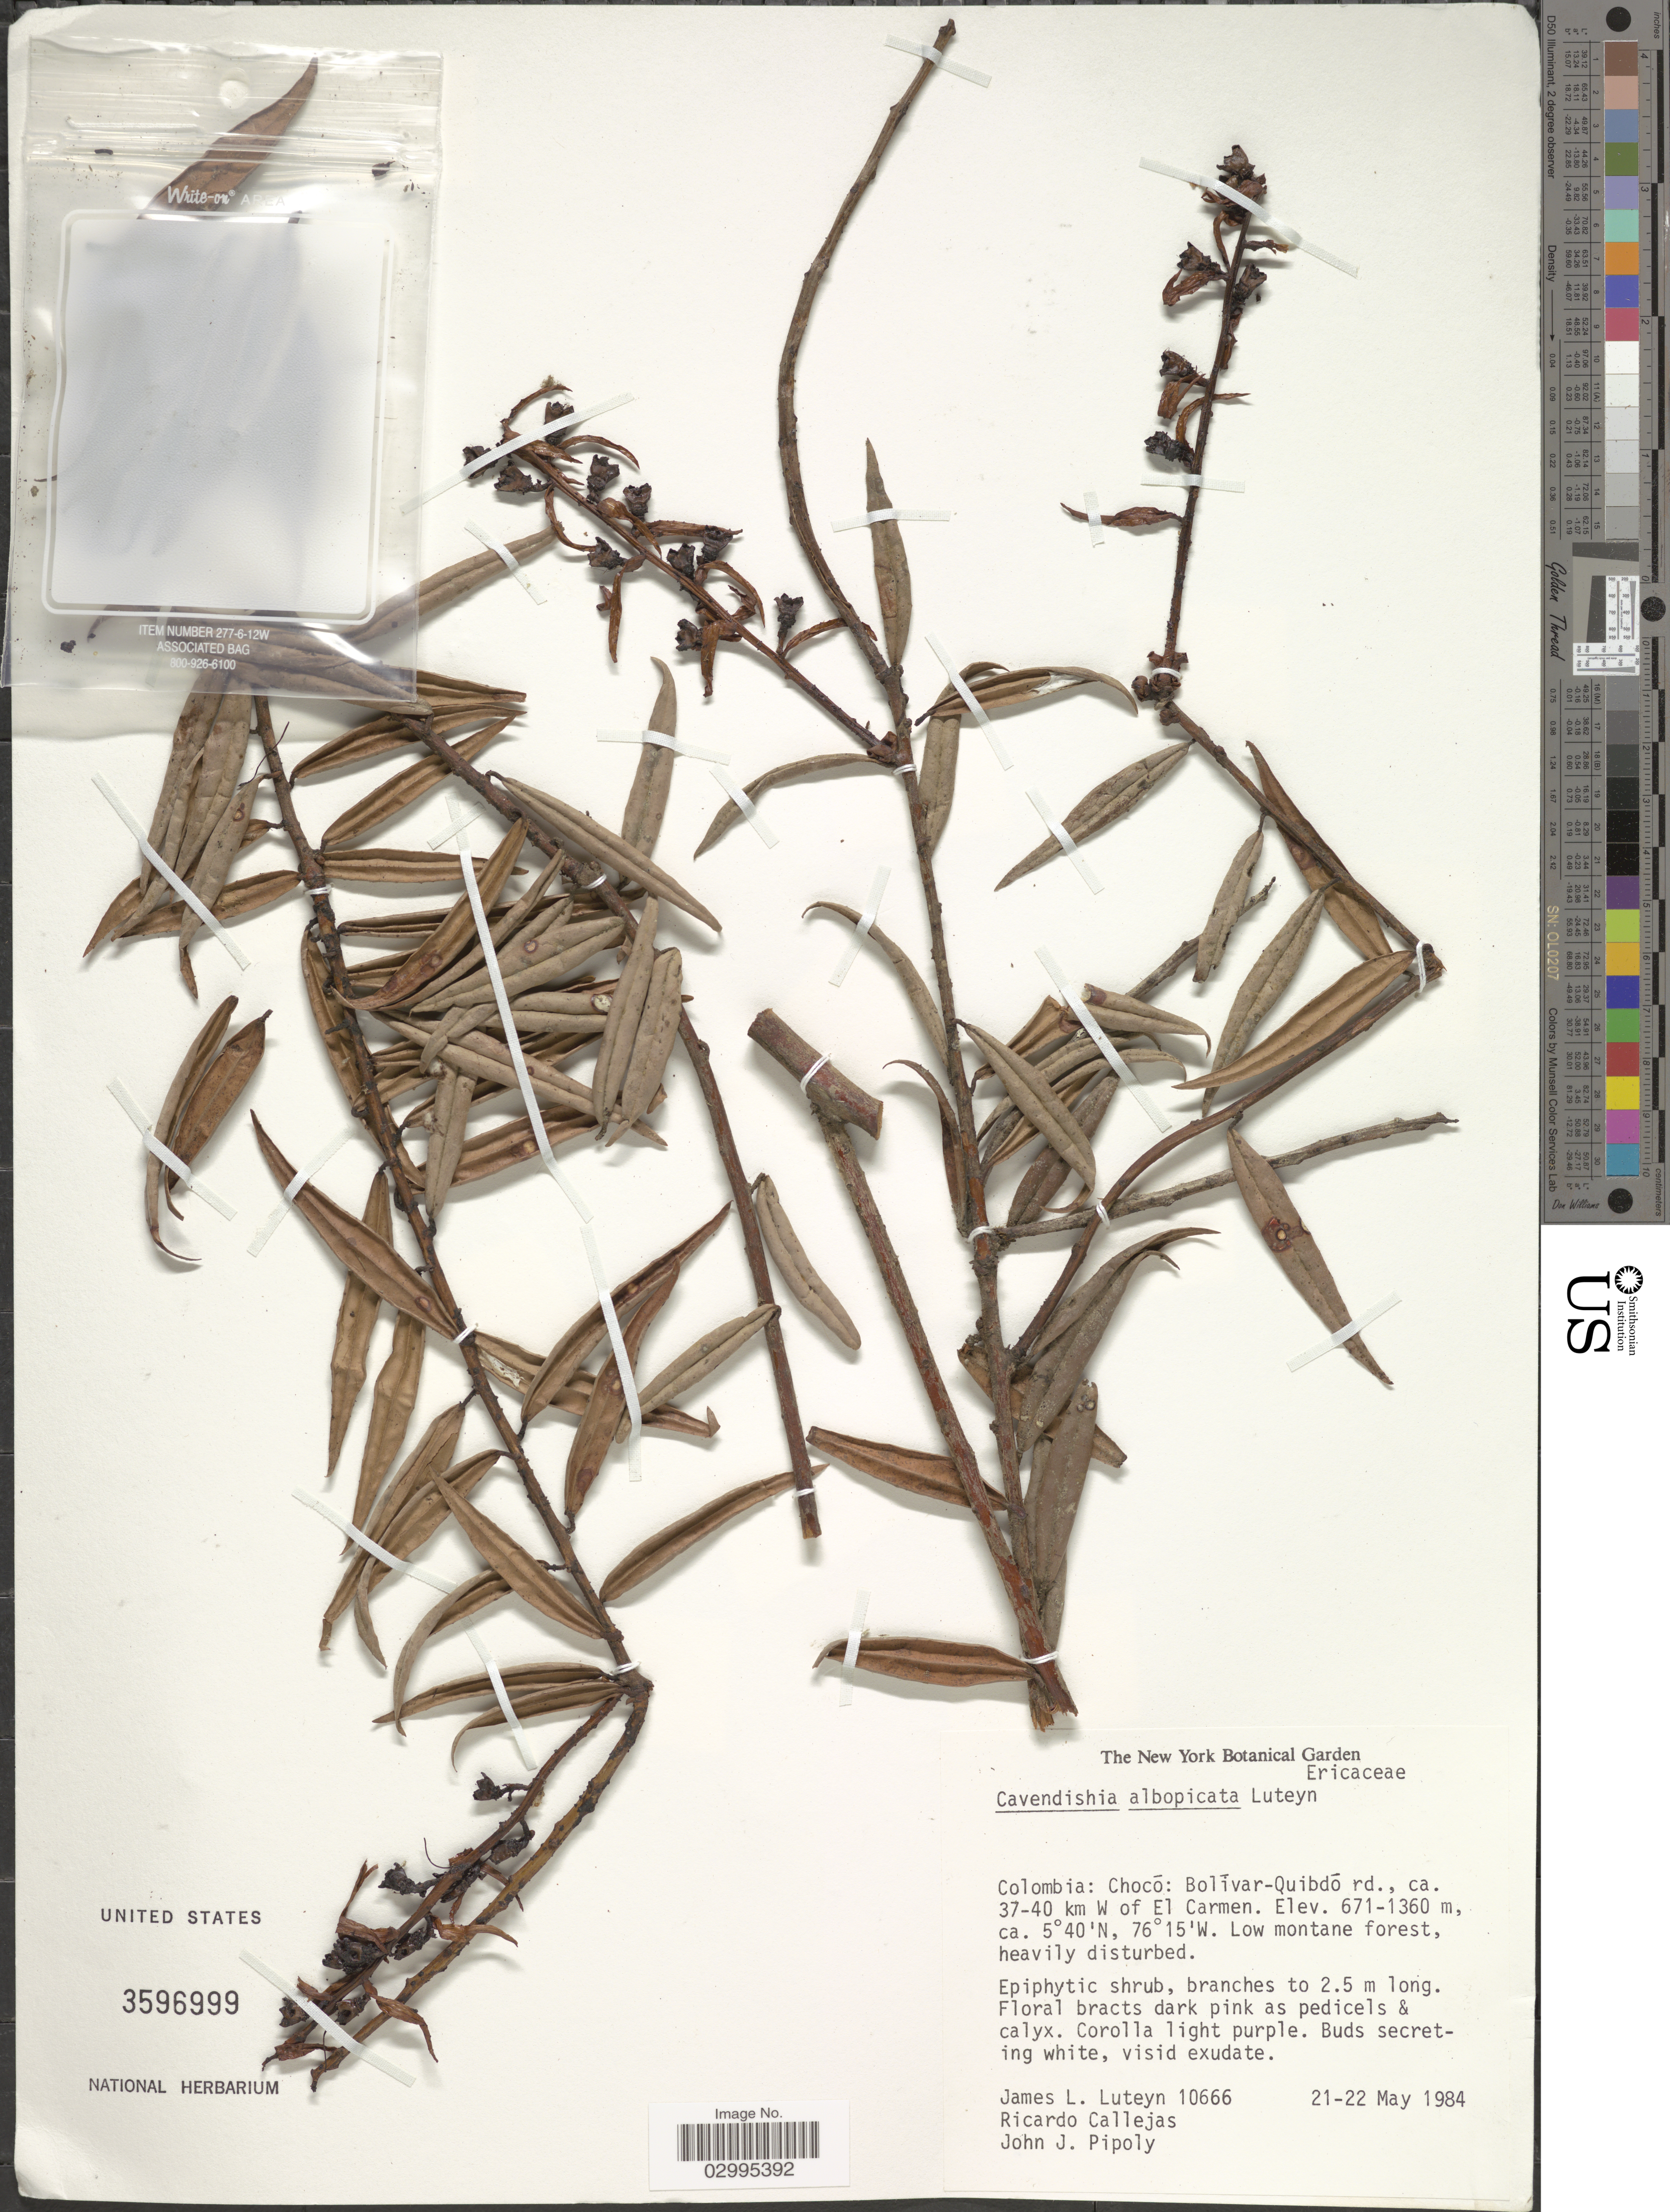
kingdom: Plantae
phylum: Tracheophyta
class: Magnoliopsida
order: Ericales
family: Ericaceae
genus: Cavendishia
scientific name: Cavendishia albopicata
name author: Luteyn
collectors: J. L. Luteyn, R. Callejas & J. J. Pipoly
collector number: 10666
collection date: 1984-05-21/1984-05-22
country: Colombia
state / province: Chocó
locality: Bolívar-Quibdó rd., ca. 37-40 km W of El Carmen.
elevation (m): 671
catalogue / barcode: US 3596999